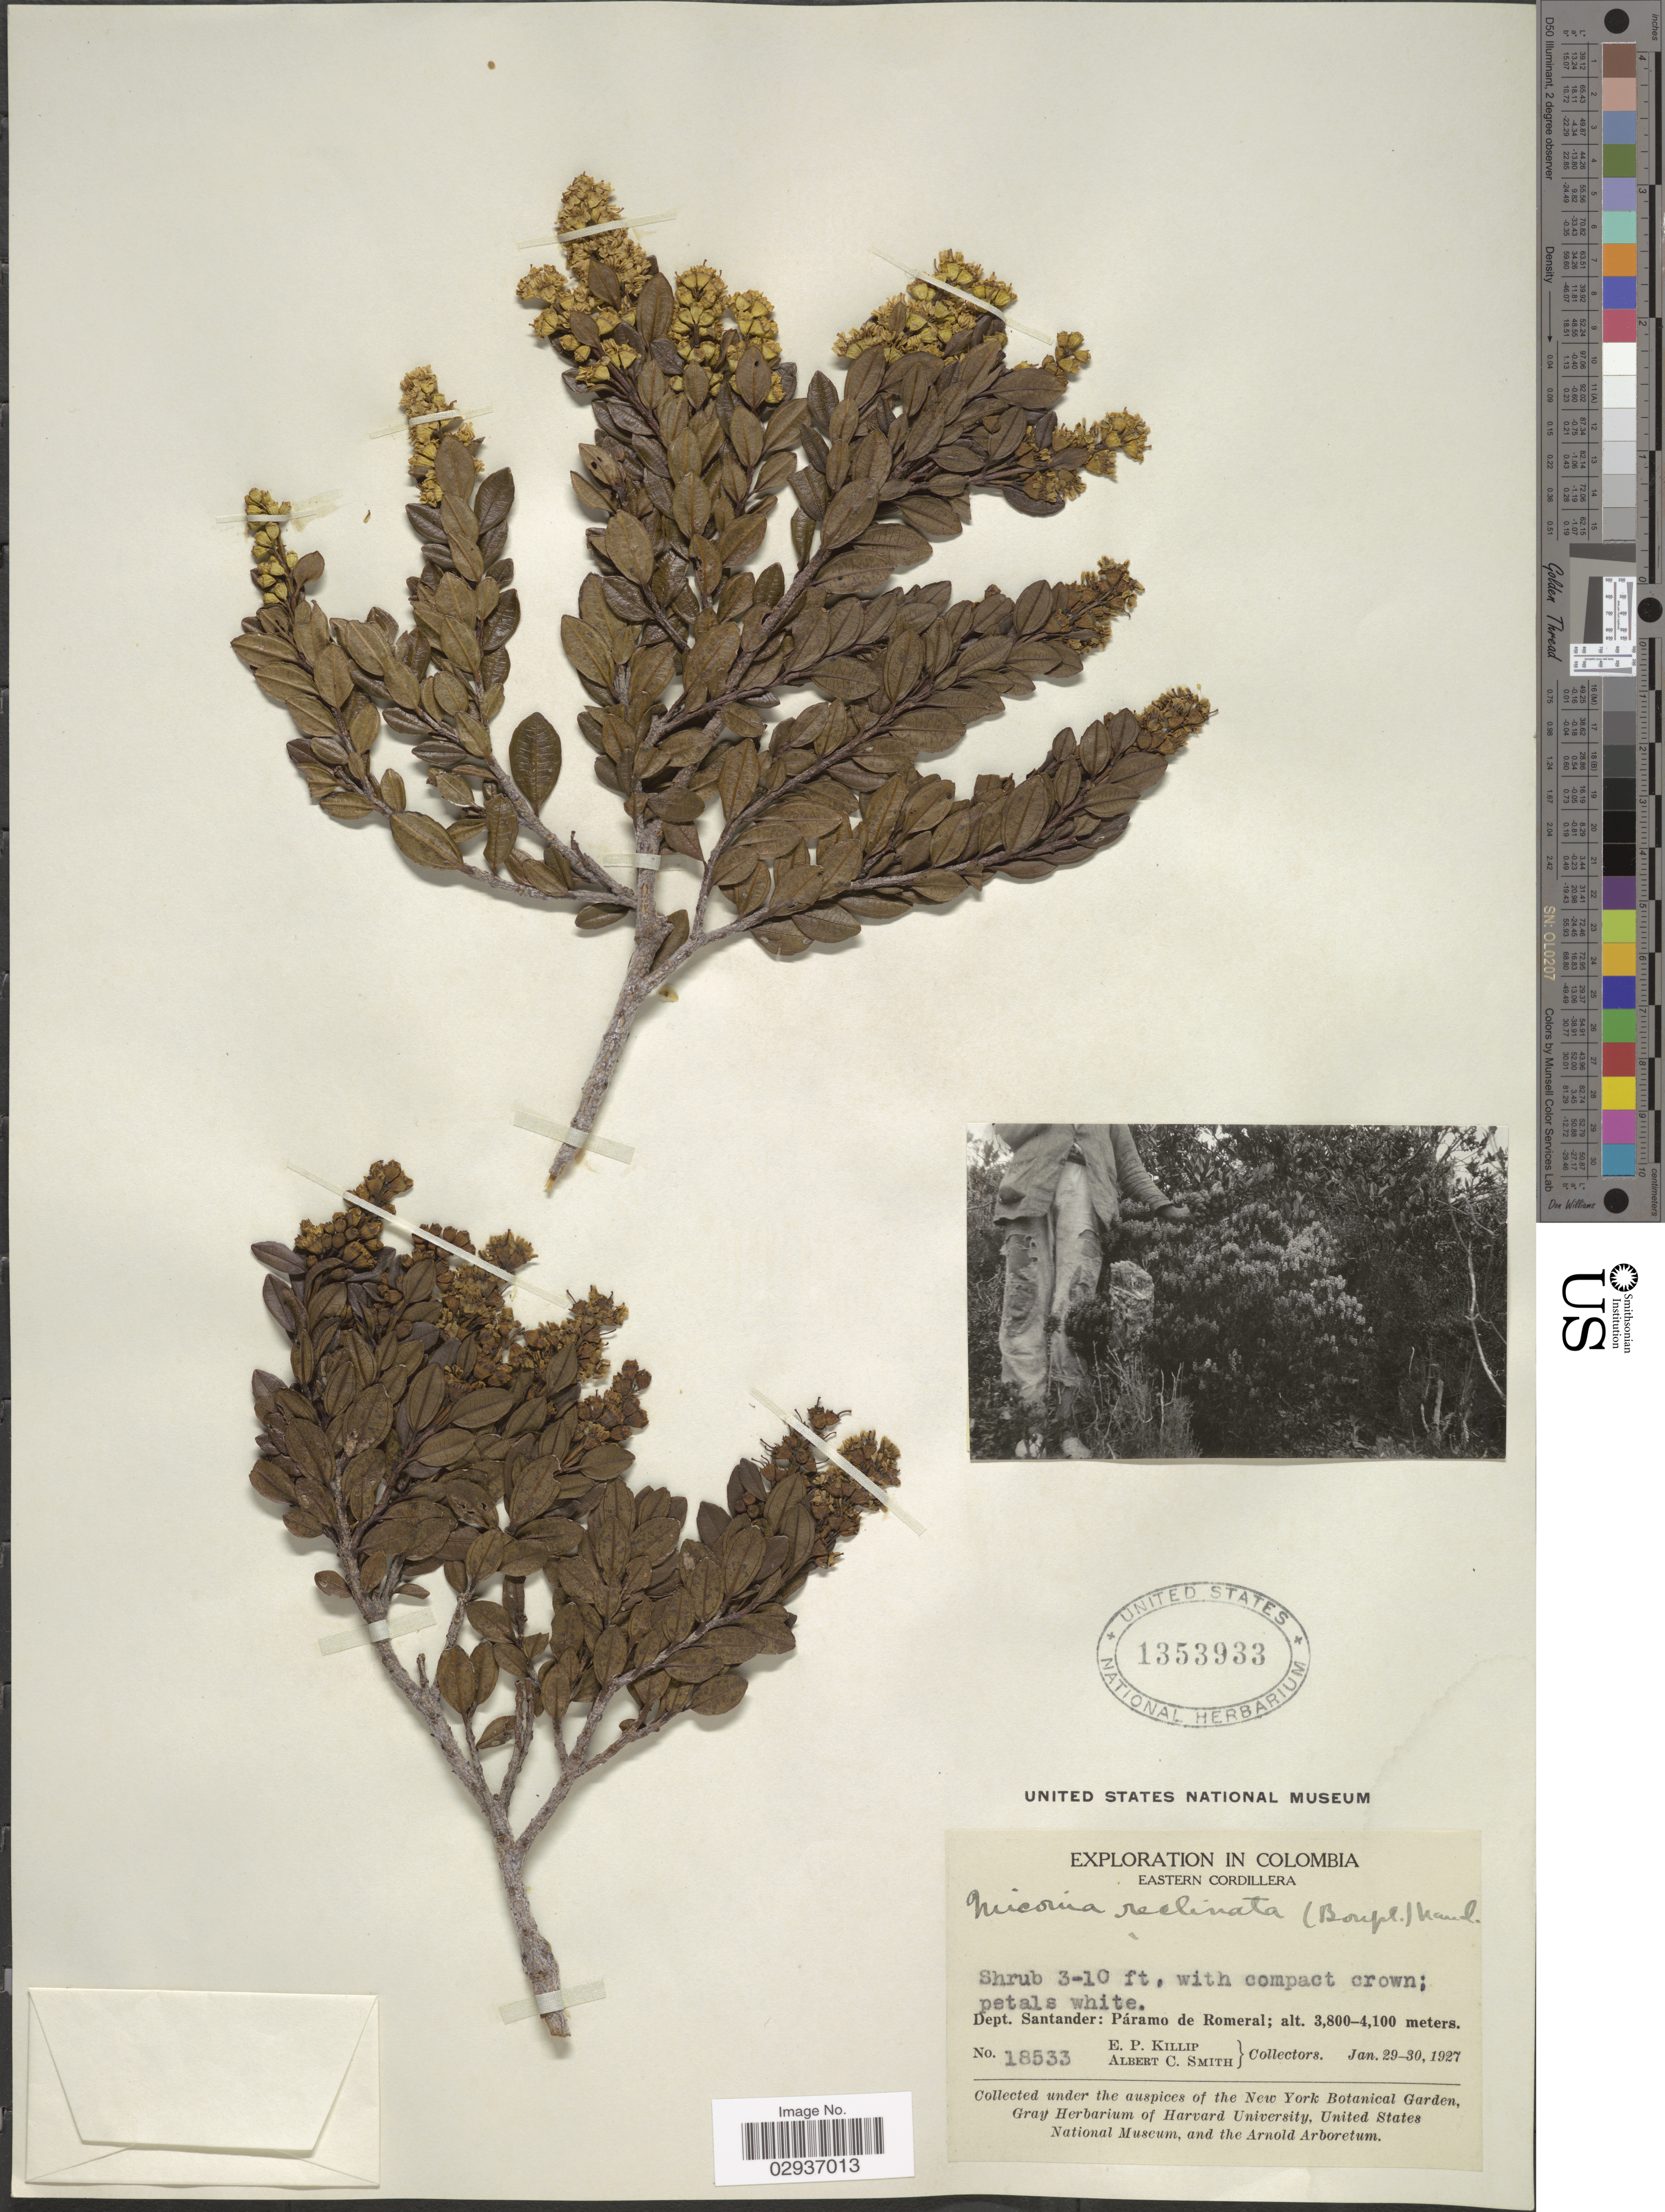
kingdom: Plantae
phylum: Tracheophyta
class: Magnoliopsida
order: Myrtales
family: Melastomataceae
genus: Miconia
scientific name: Miconia buxifolia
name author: Naudin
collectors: E. P. Killip & A. C. Smith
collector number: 18533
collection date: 1927-01-29/1927-01-30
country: Colombia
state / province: Santander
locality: Eastern Cordillera. Dept. Santander: Páramo de Romeral.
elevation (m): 3800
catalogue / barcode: US 1353933